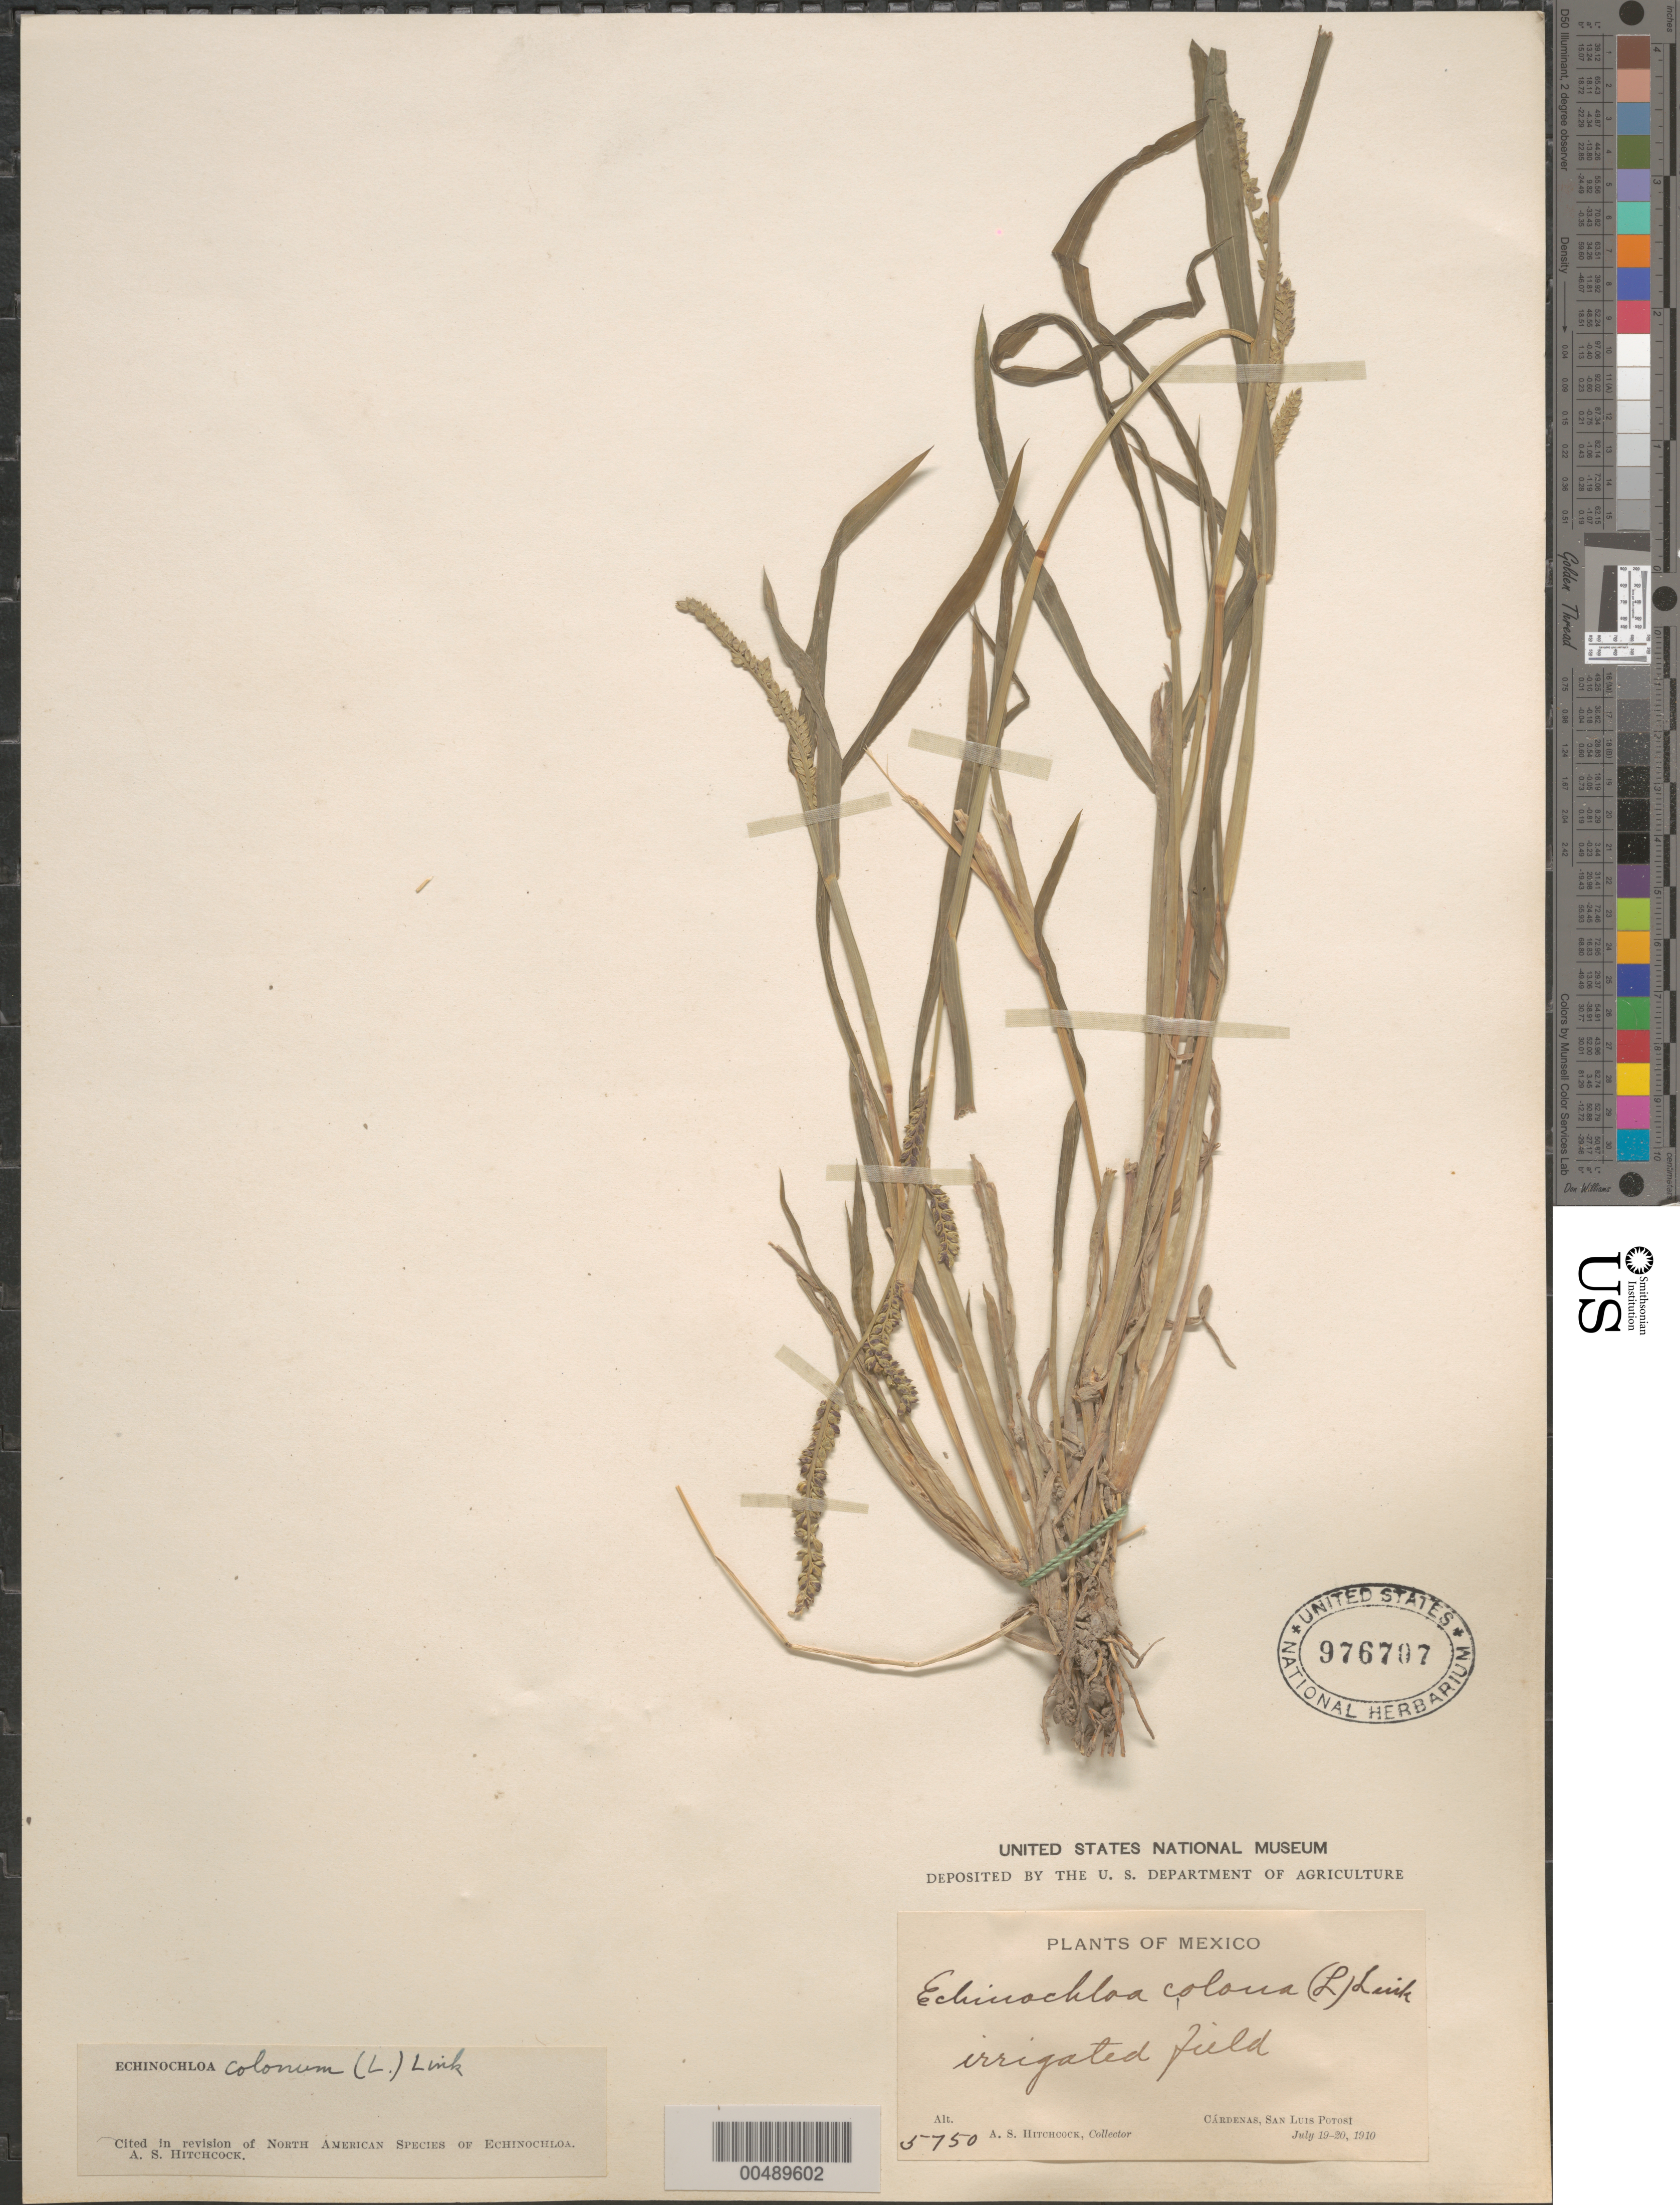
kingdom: Plantae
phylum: Tracheophyta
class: Liliopsida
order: Poales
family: Poaceae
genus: Echinochloa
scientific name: Echinochloa colona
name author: (L.) Link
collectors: A. S. Hitchcock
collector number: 5750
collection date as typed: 19 Jul 1910 to 20 Jul 1910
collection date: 1910-07-19/1910-07-20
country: Mexico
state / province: San Luis Potosi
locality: Cárdenas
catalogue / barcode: US 976707